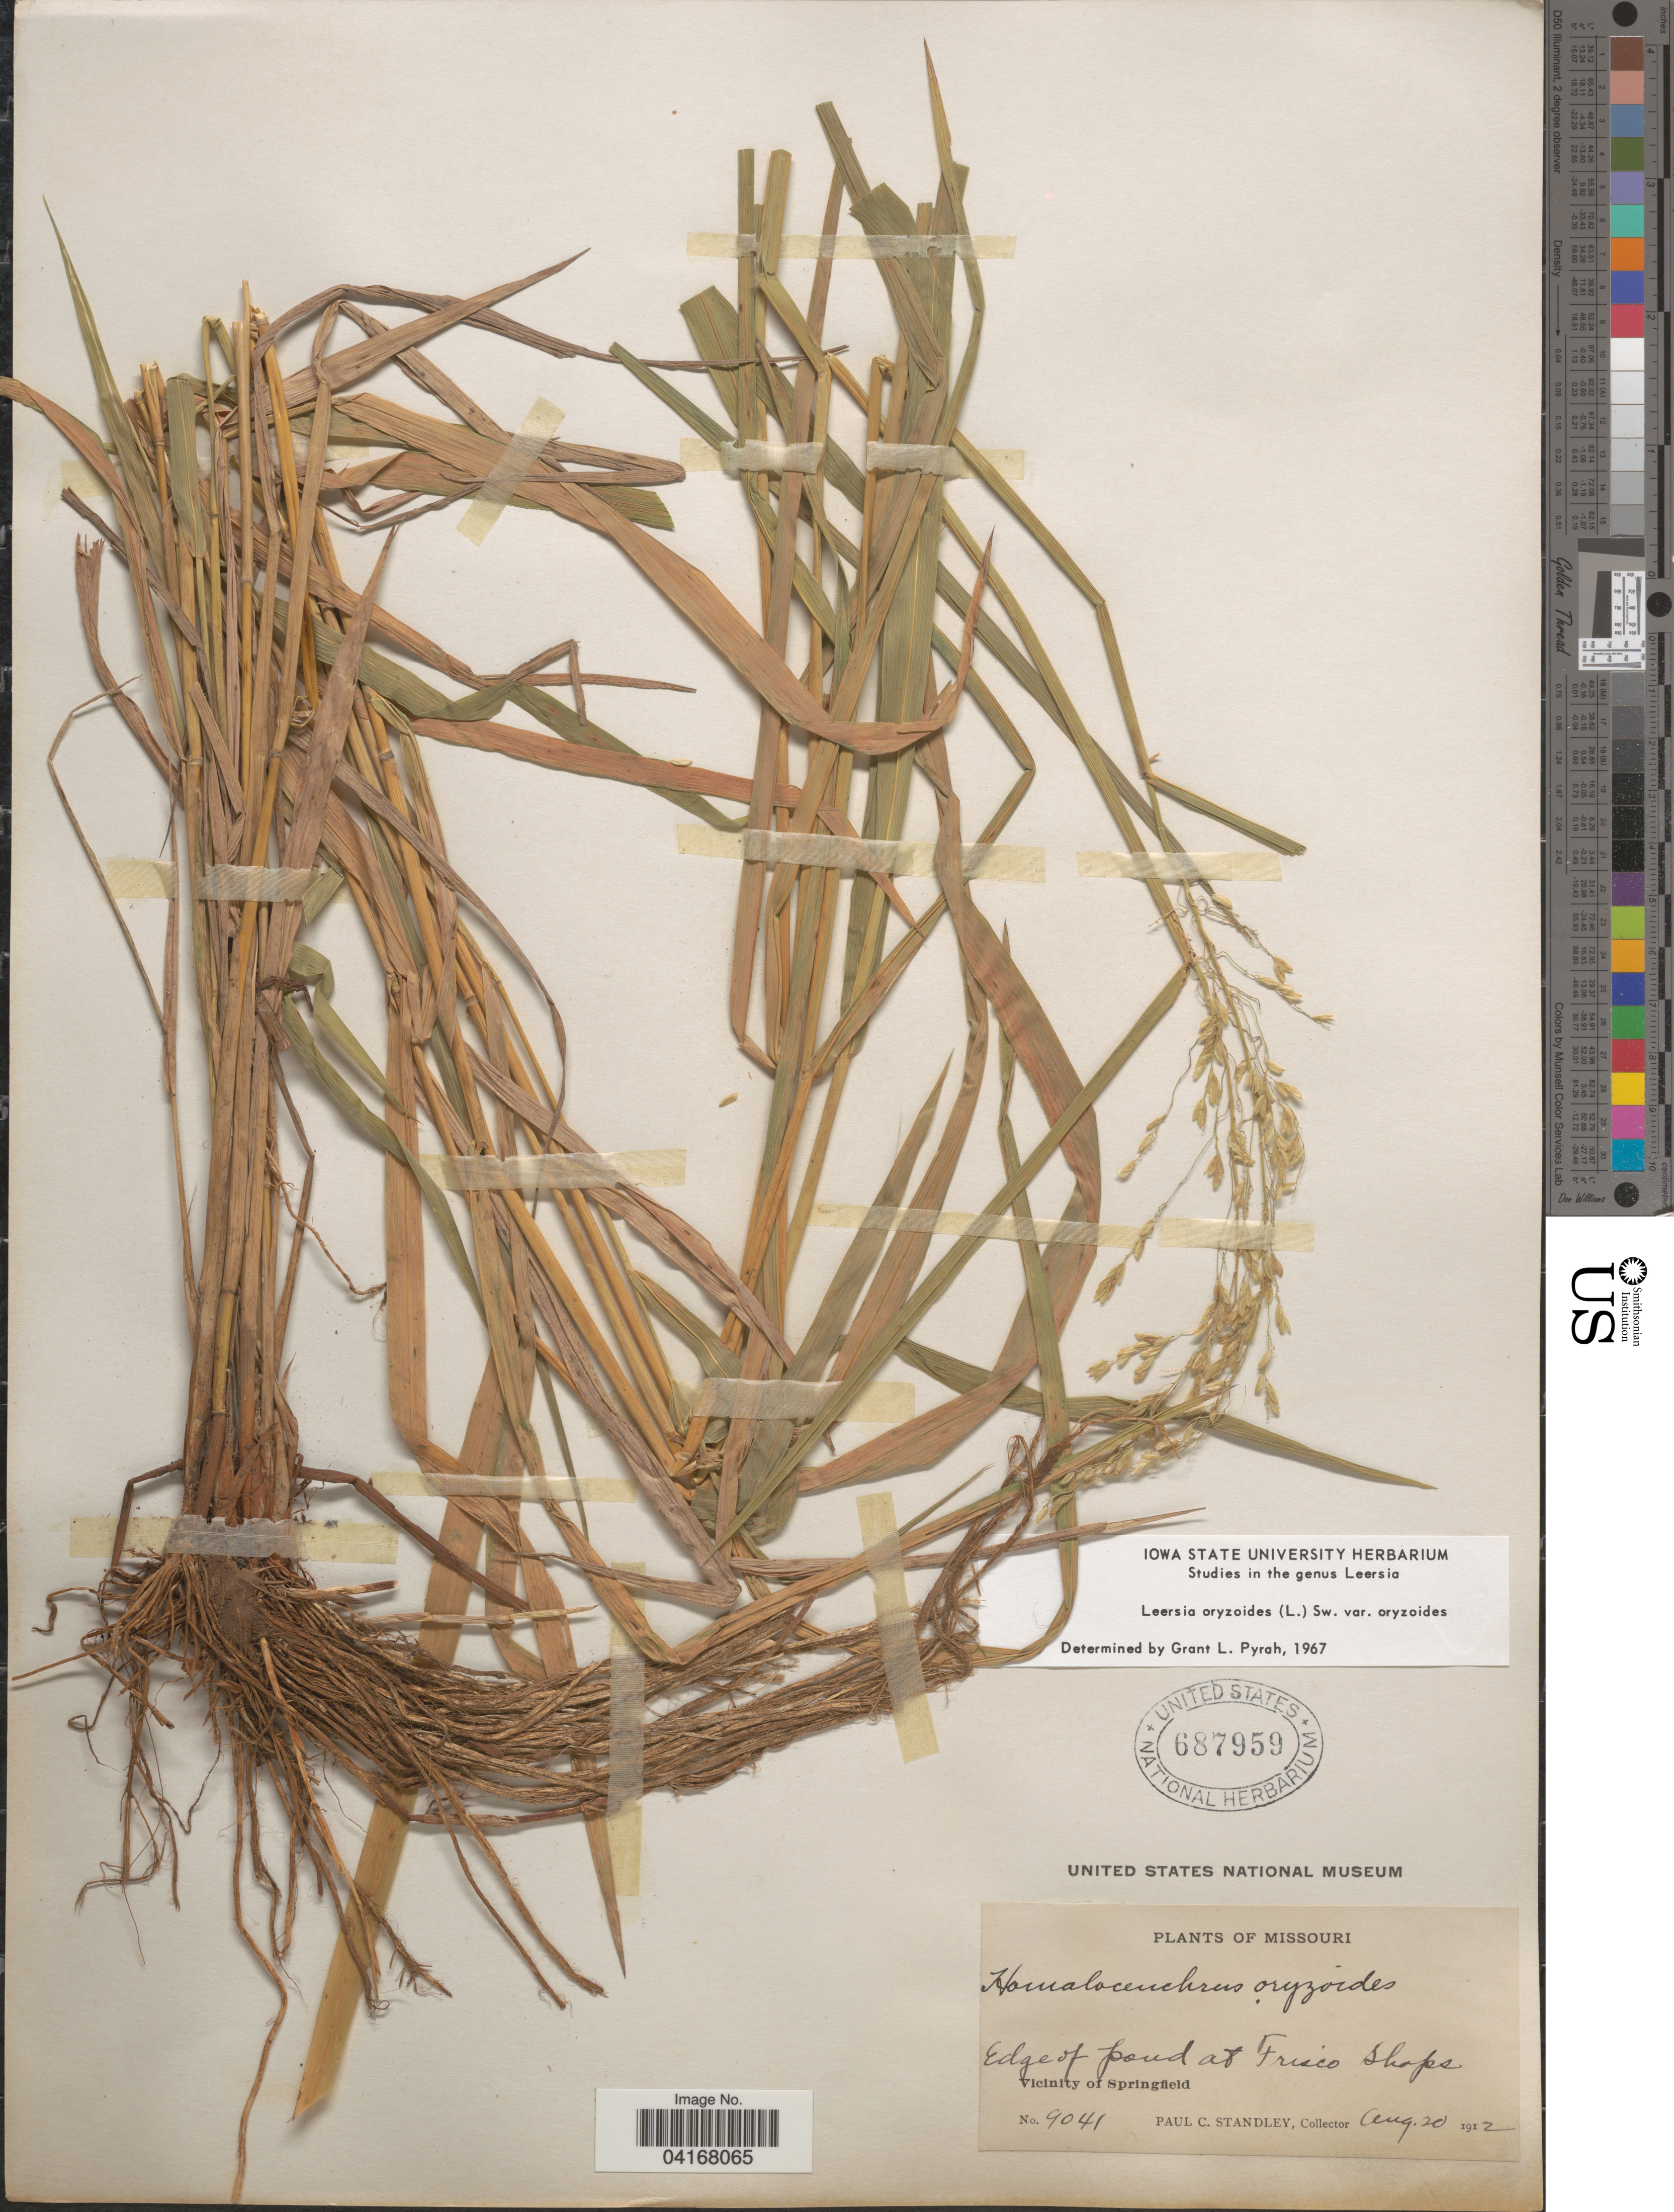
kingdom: Plantae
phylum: Tracheophyta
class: Liliopsida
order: Poales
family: Poaceae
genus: Leersia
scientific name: Leersia oryzoides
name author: (L.) Sw.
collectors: P. C. Standley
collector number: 9041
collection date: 1912-08-20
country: United States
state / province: Missouri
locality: Edge of pond at Frisco Shops. Vicinity of Springfield.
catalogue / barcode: US 687959